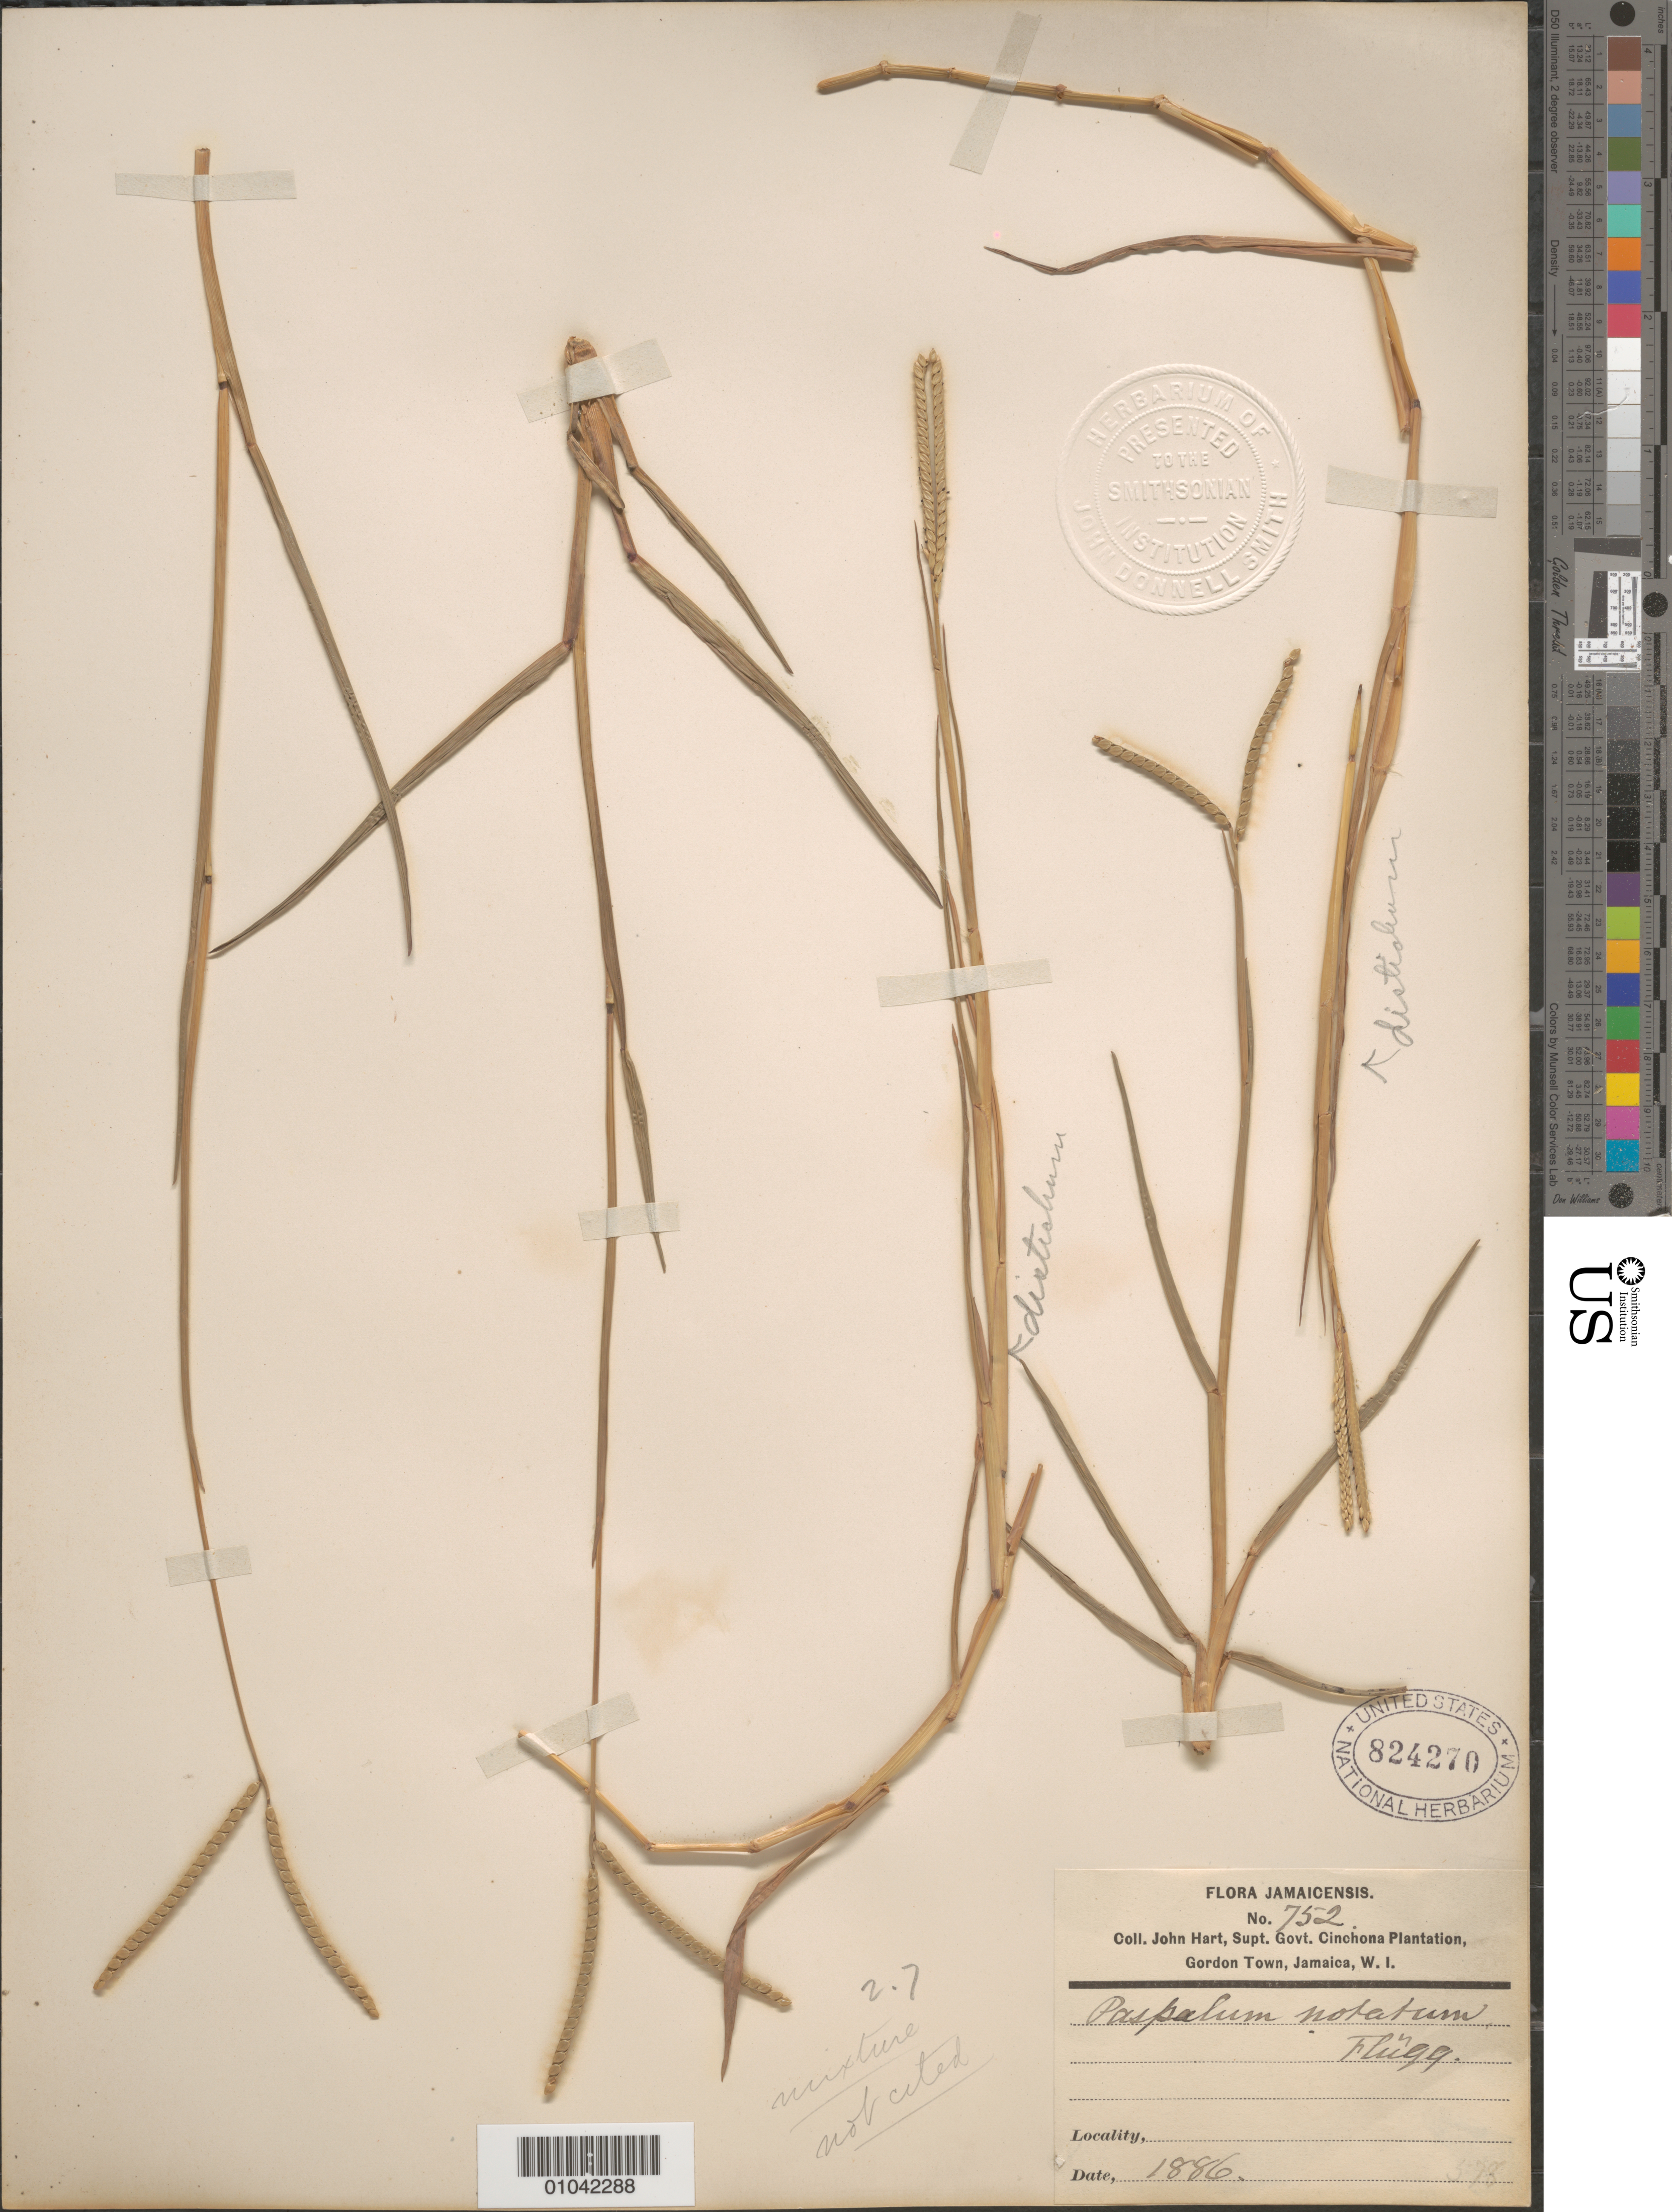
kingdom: Plantae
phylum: Tracheophyta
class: Liliopsida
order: Poales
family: Poaceae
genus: Paspalum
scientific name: Paspalum notatum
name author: Flüggé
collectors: J. Hart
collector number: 752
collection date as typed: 1886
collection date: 1886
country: Jamaica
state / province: Saint Andrew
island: Jamaica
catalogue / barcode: US 824270